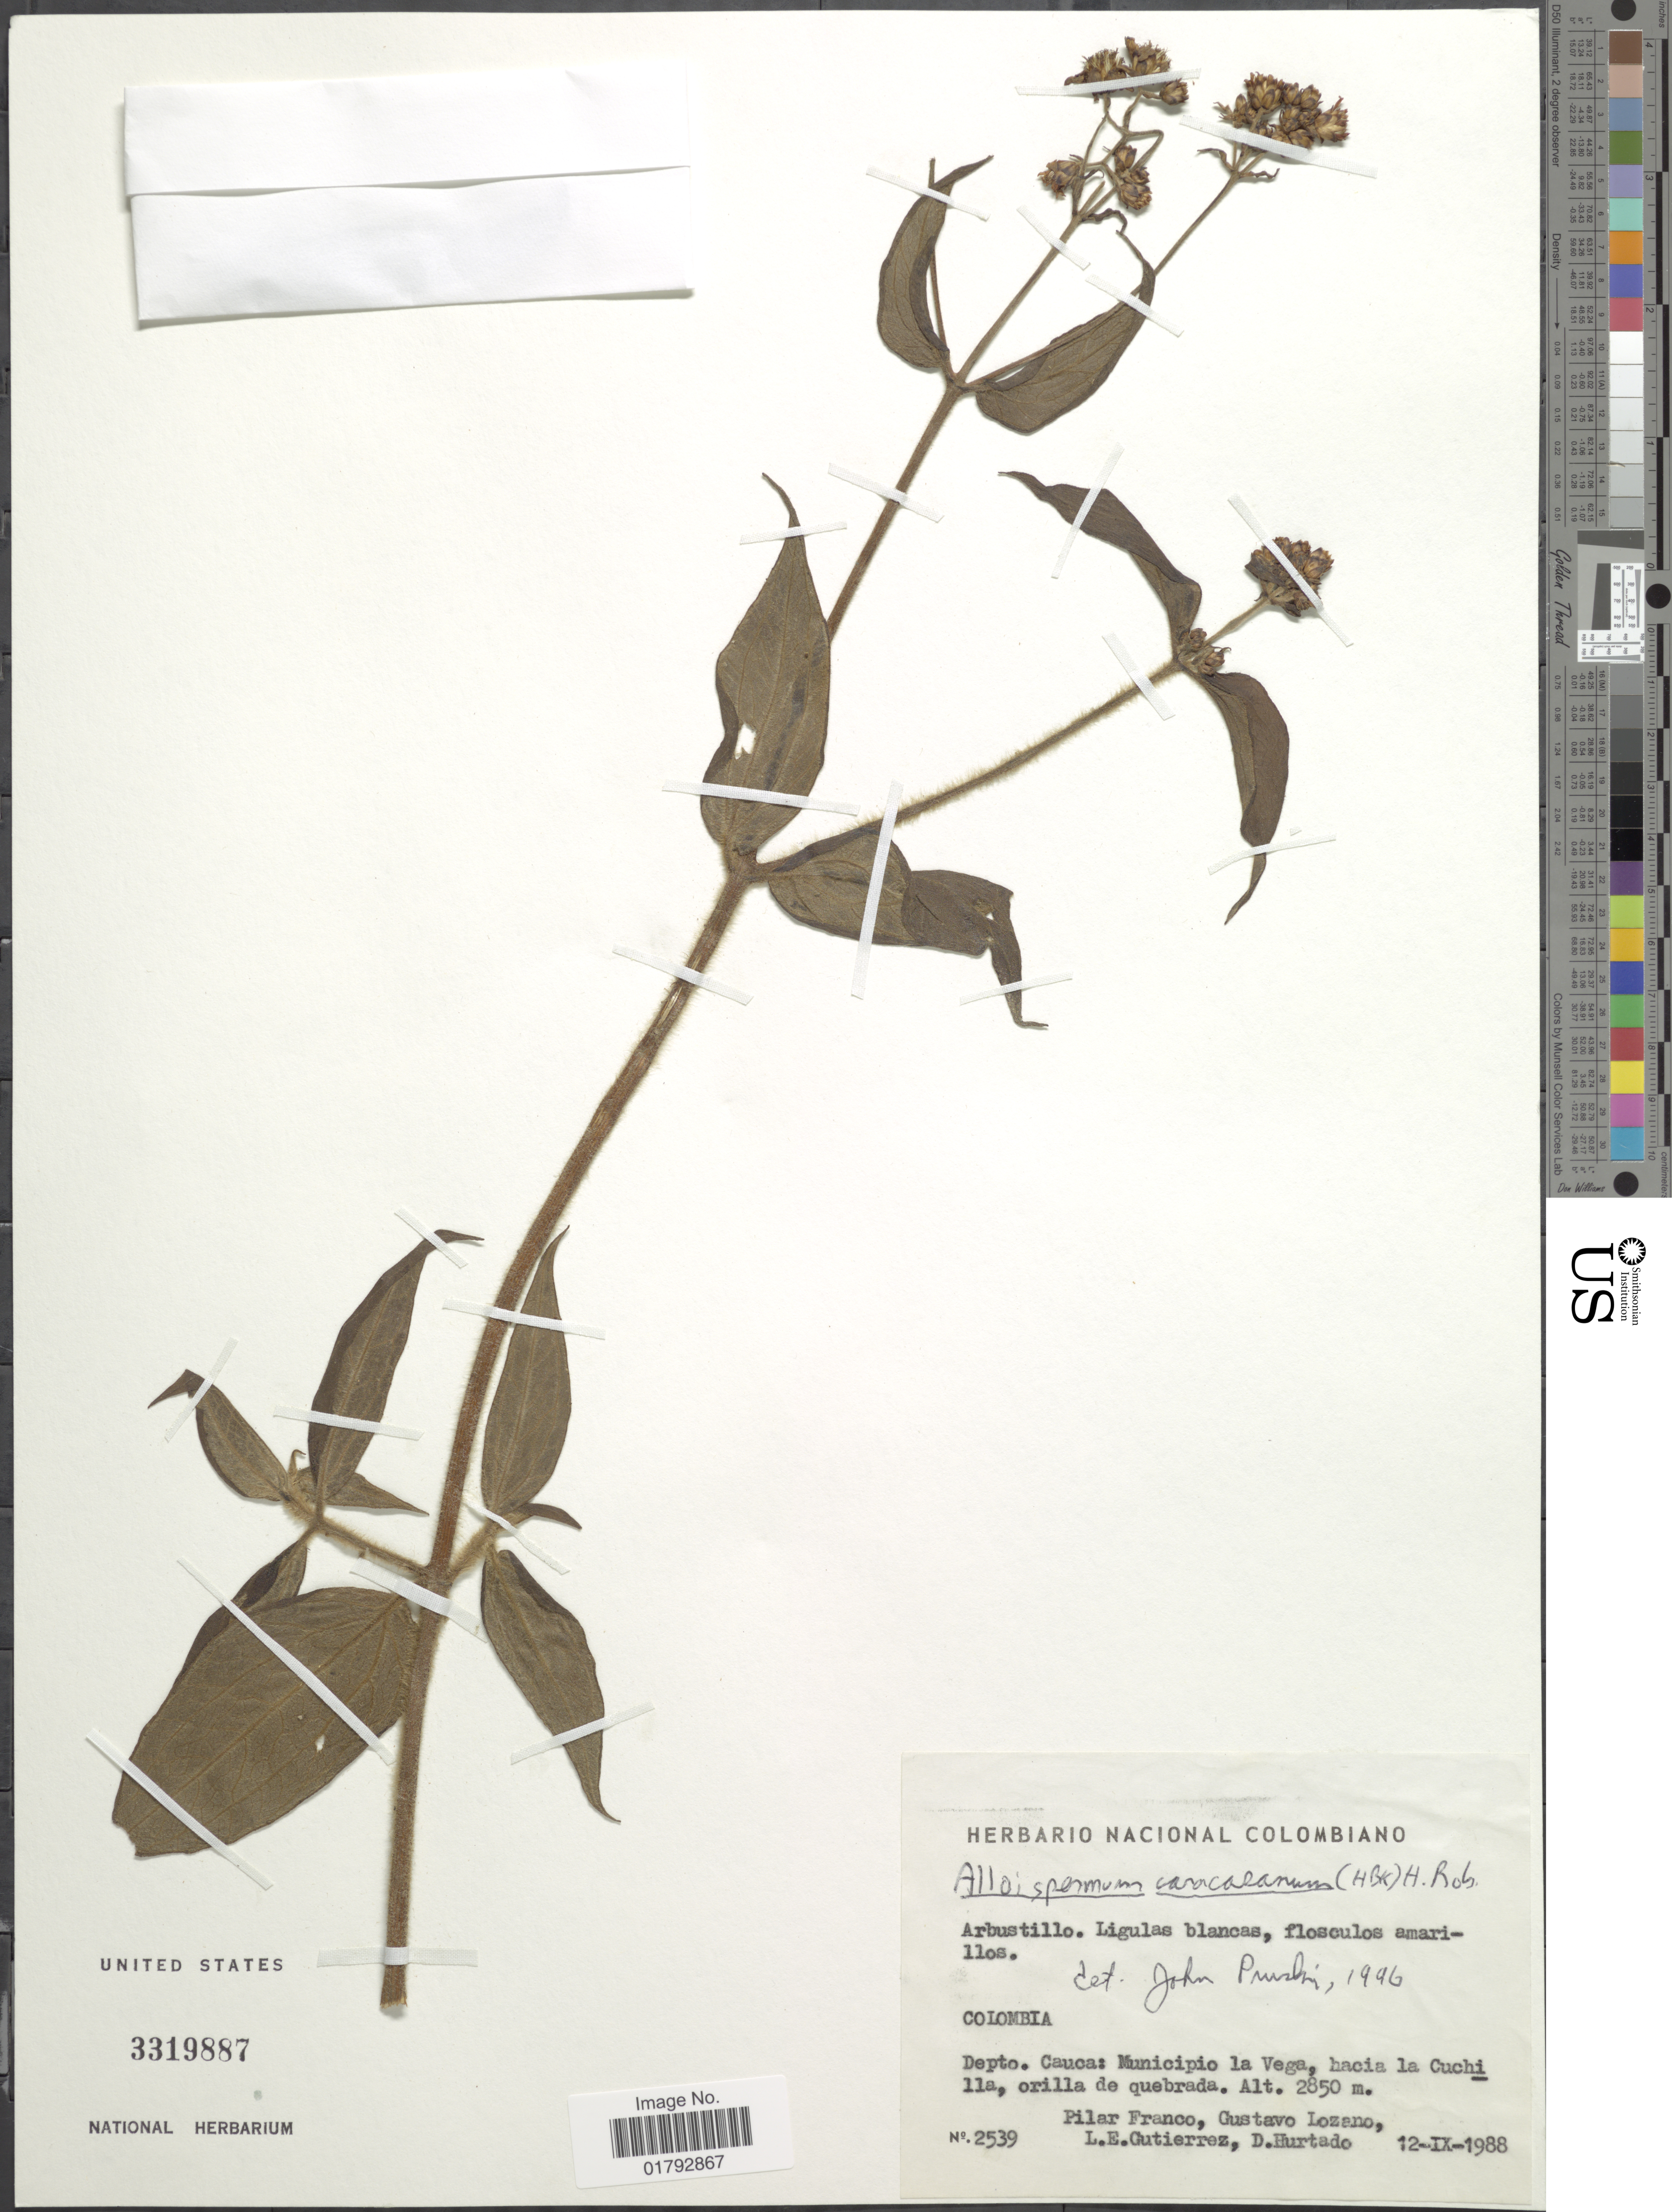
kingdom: Plantae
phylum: Tracheophyta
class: Magnoliopsida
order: Asterales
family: Asteraceae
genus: Alloispermum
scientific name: Alloispermum caracasanum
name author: (Kunth) H. Rob.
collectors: P. Franco Roselli, G. Lozano-Contreras, L. Gutierrez & D. Hurtado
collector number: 2539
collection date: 1988-09-12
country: Colombia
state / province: Cauca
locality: Depto. Cauca: Municipio la Vega, hacia la Cuchilla, orilla de quebrada.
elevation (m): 2850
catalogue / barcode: US 3319887